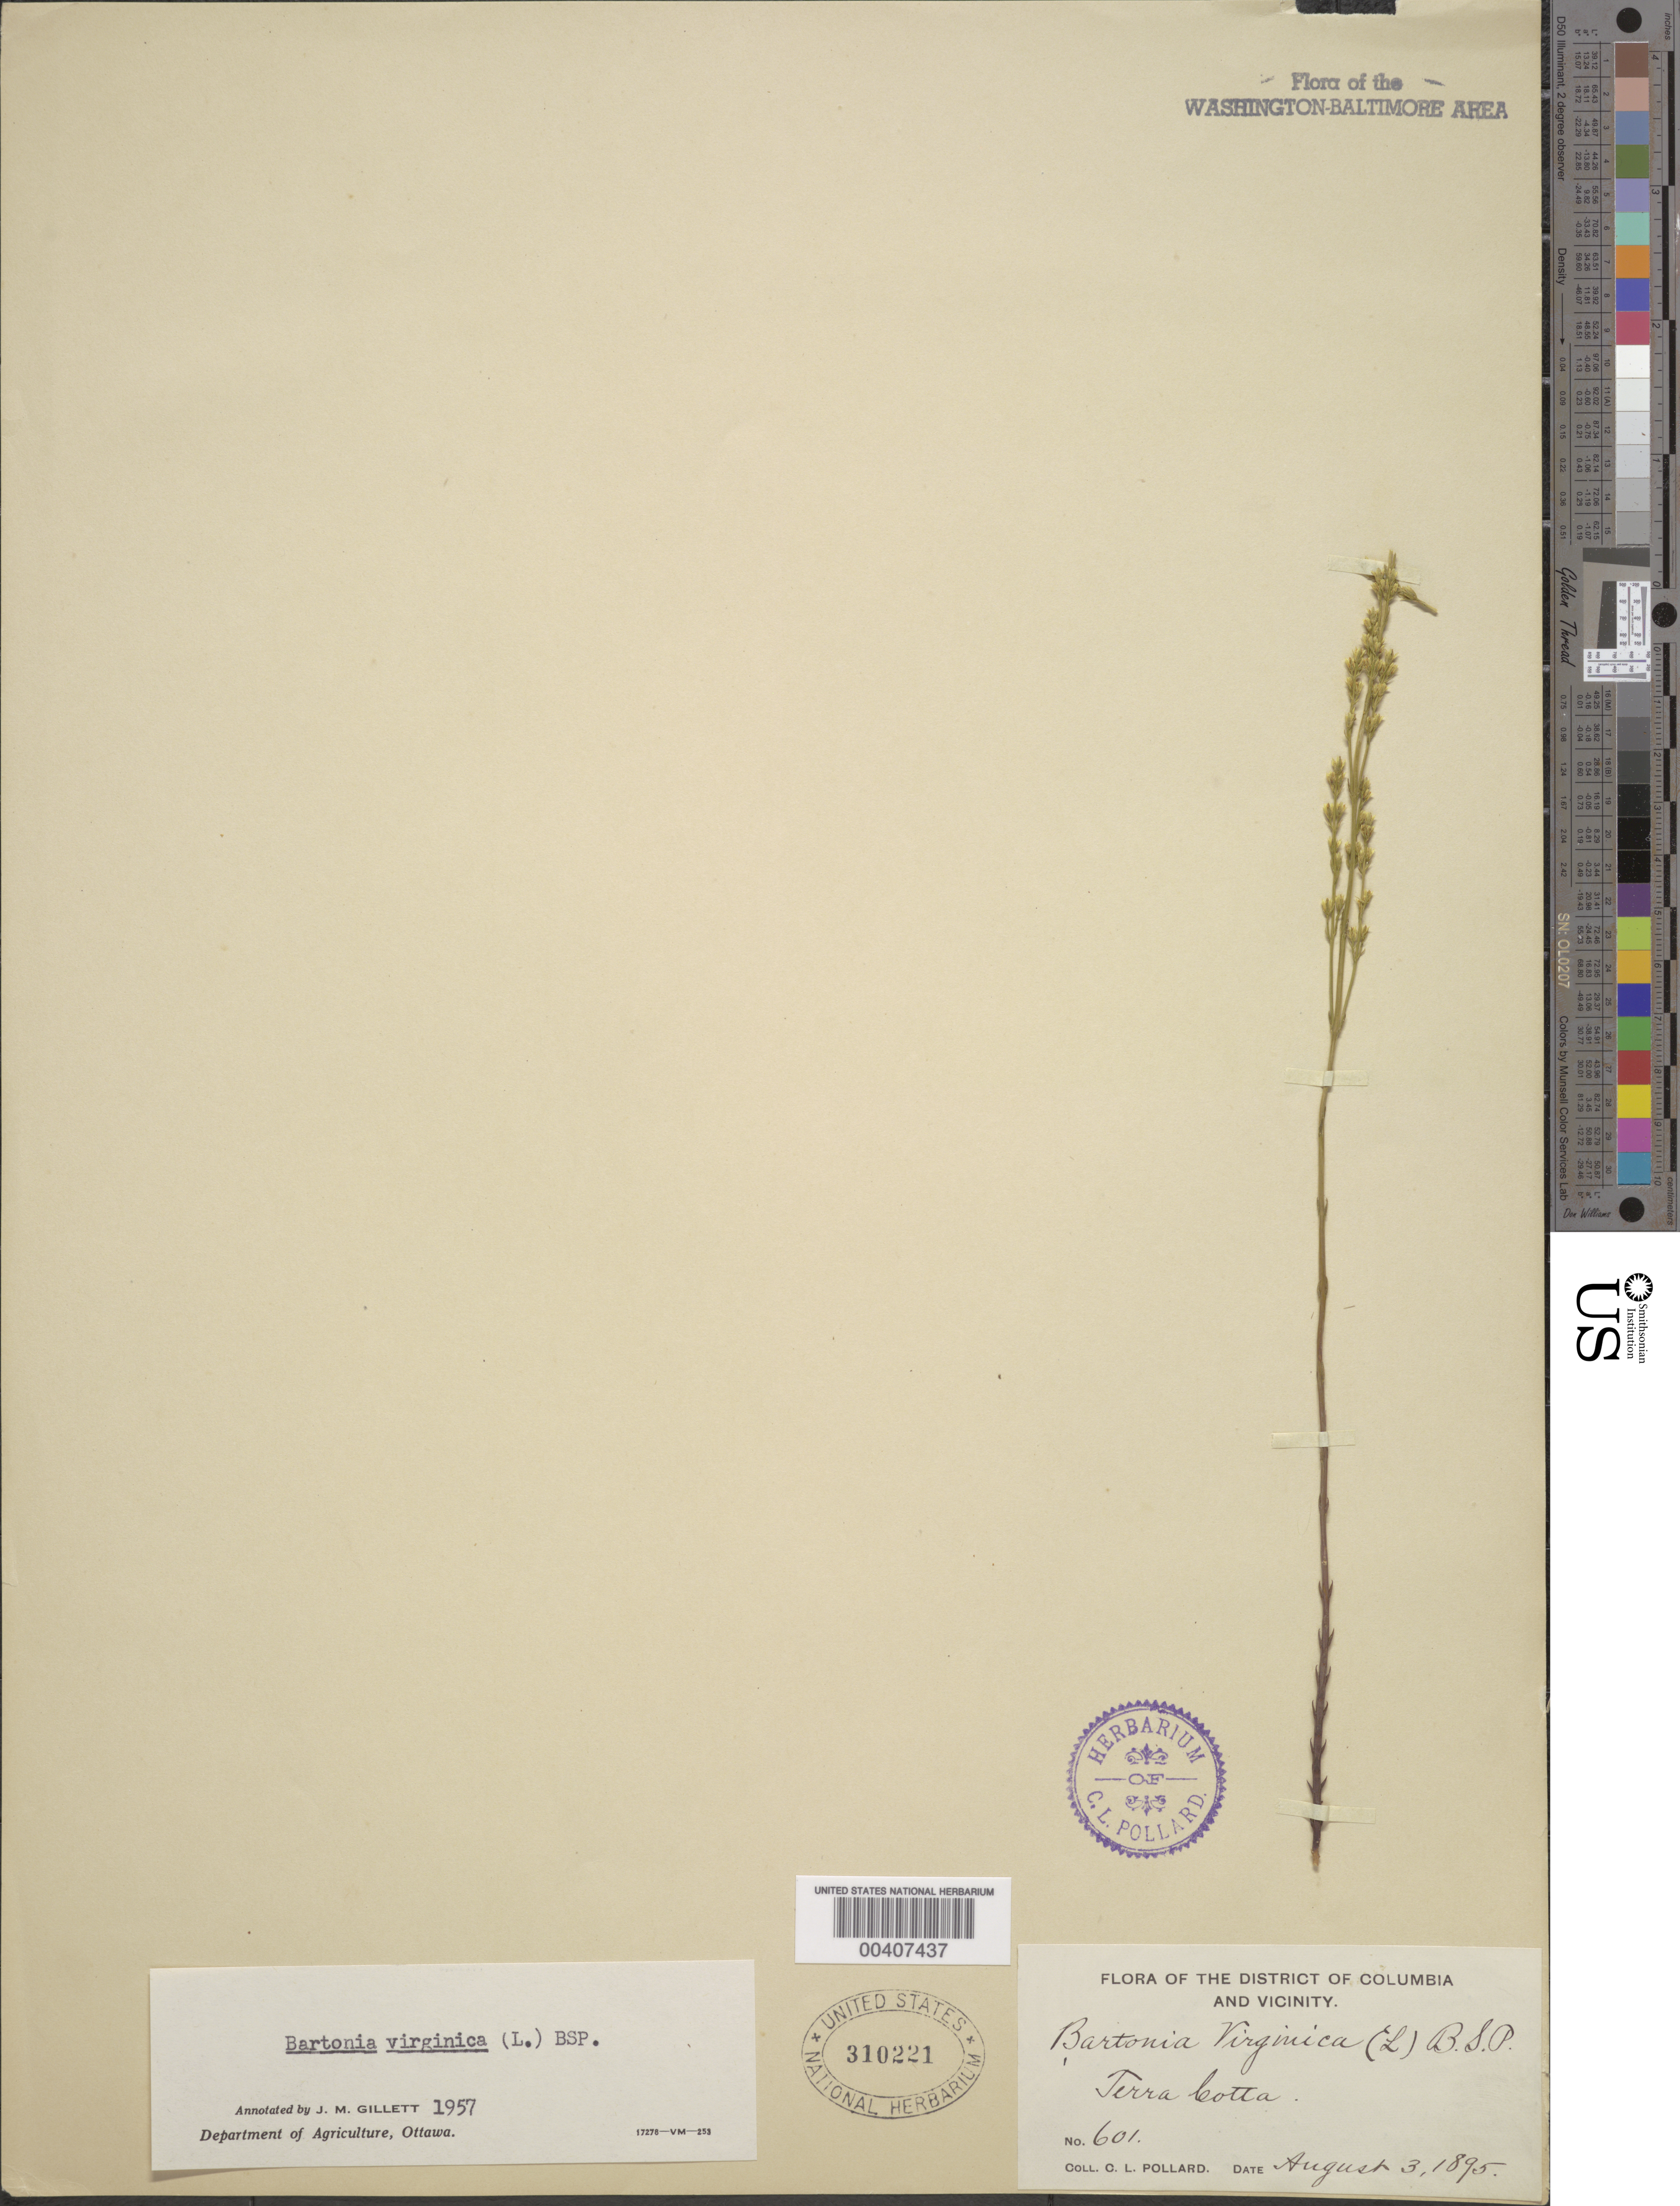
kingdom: Plantae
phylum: Tracheophyta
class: Magnoliopsida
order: Gentianales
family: Gentianaceae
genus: Bartonia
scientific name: Bartonia virginica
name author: (L.) Britton, Stearns & Poggenb.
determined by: Gillett, J. M.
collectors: C. L. Pollard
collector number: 601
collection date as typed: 03 Aug 1895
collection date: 1895-08-03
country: United States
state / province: District of Columbia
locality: Terra Cotta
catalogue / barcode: US 310221